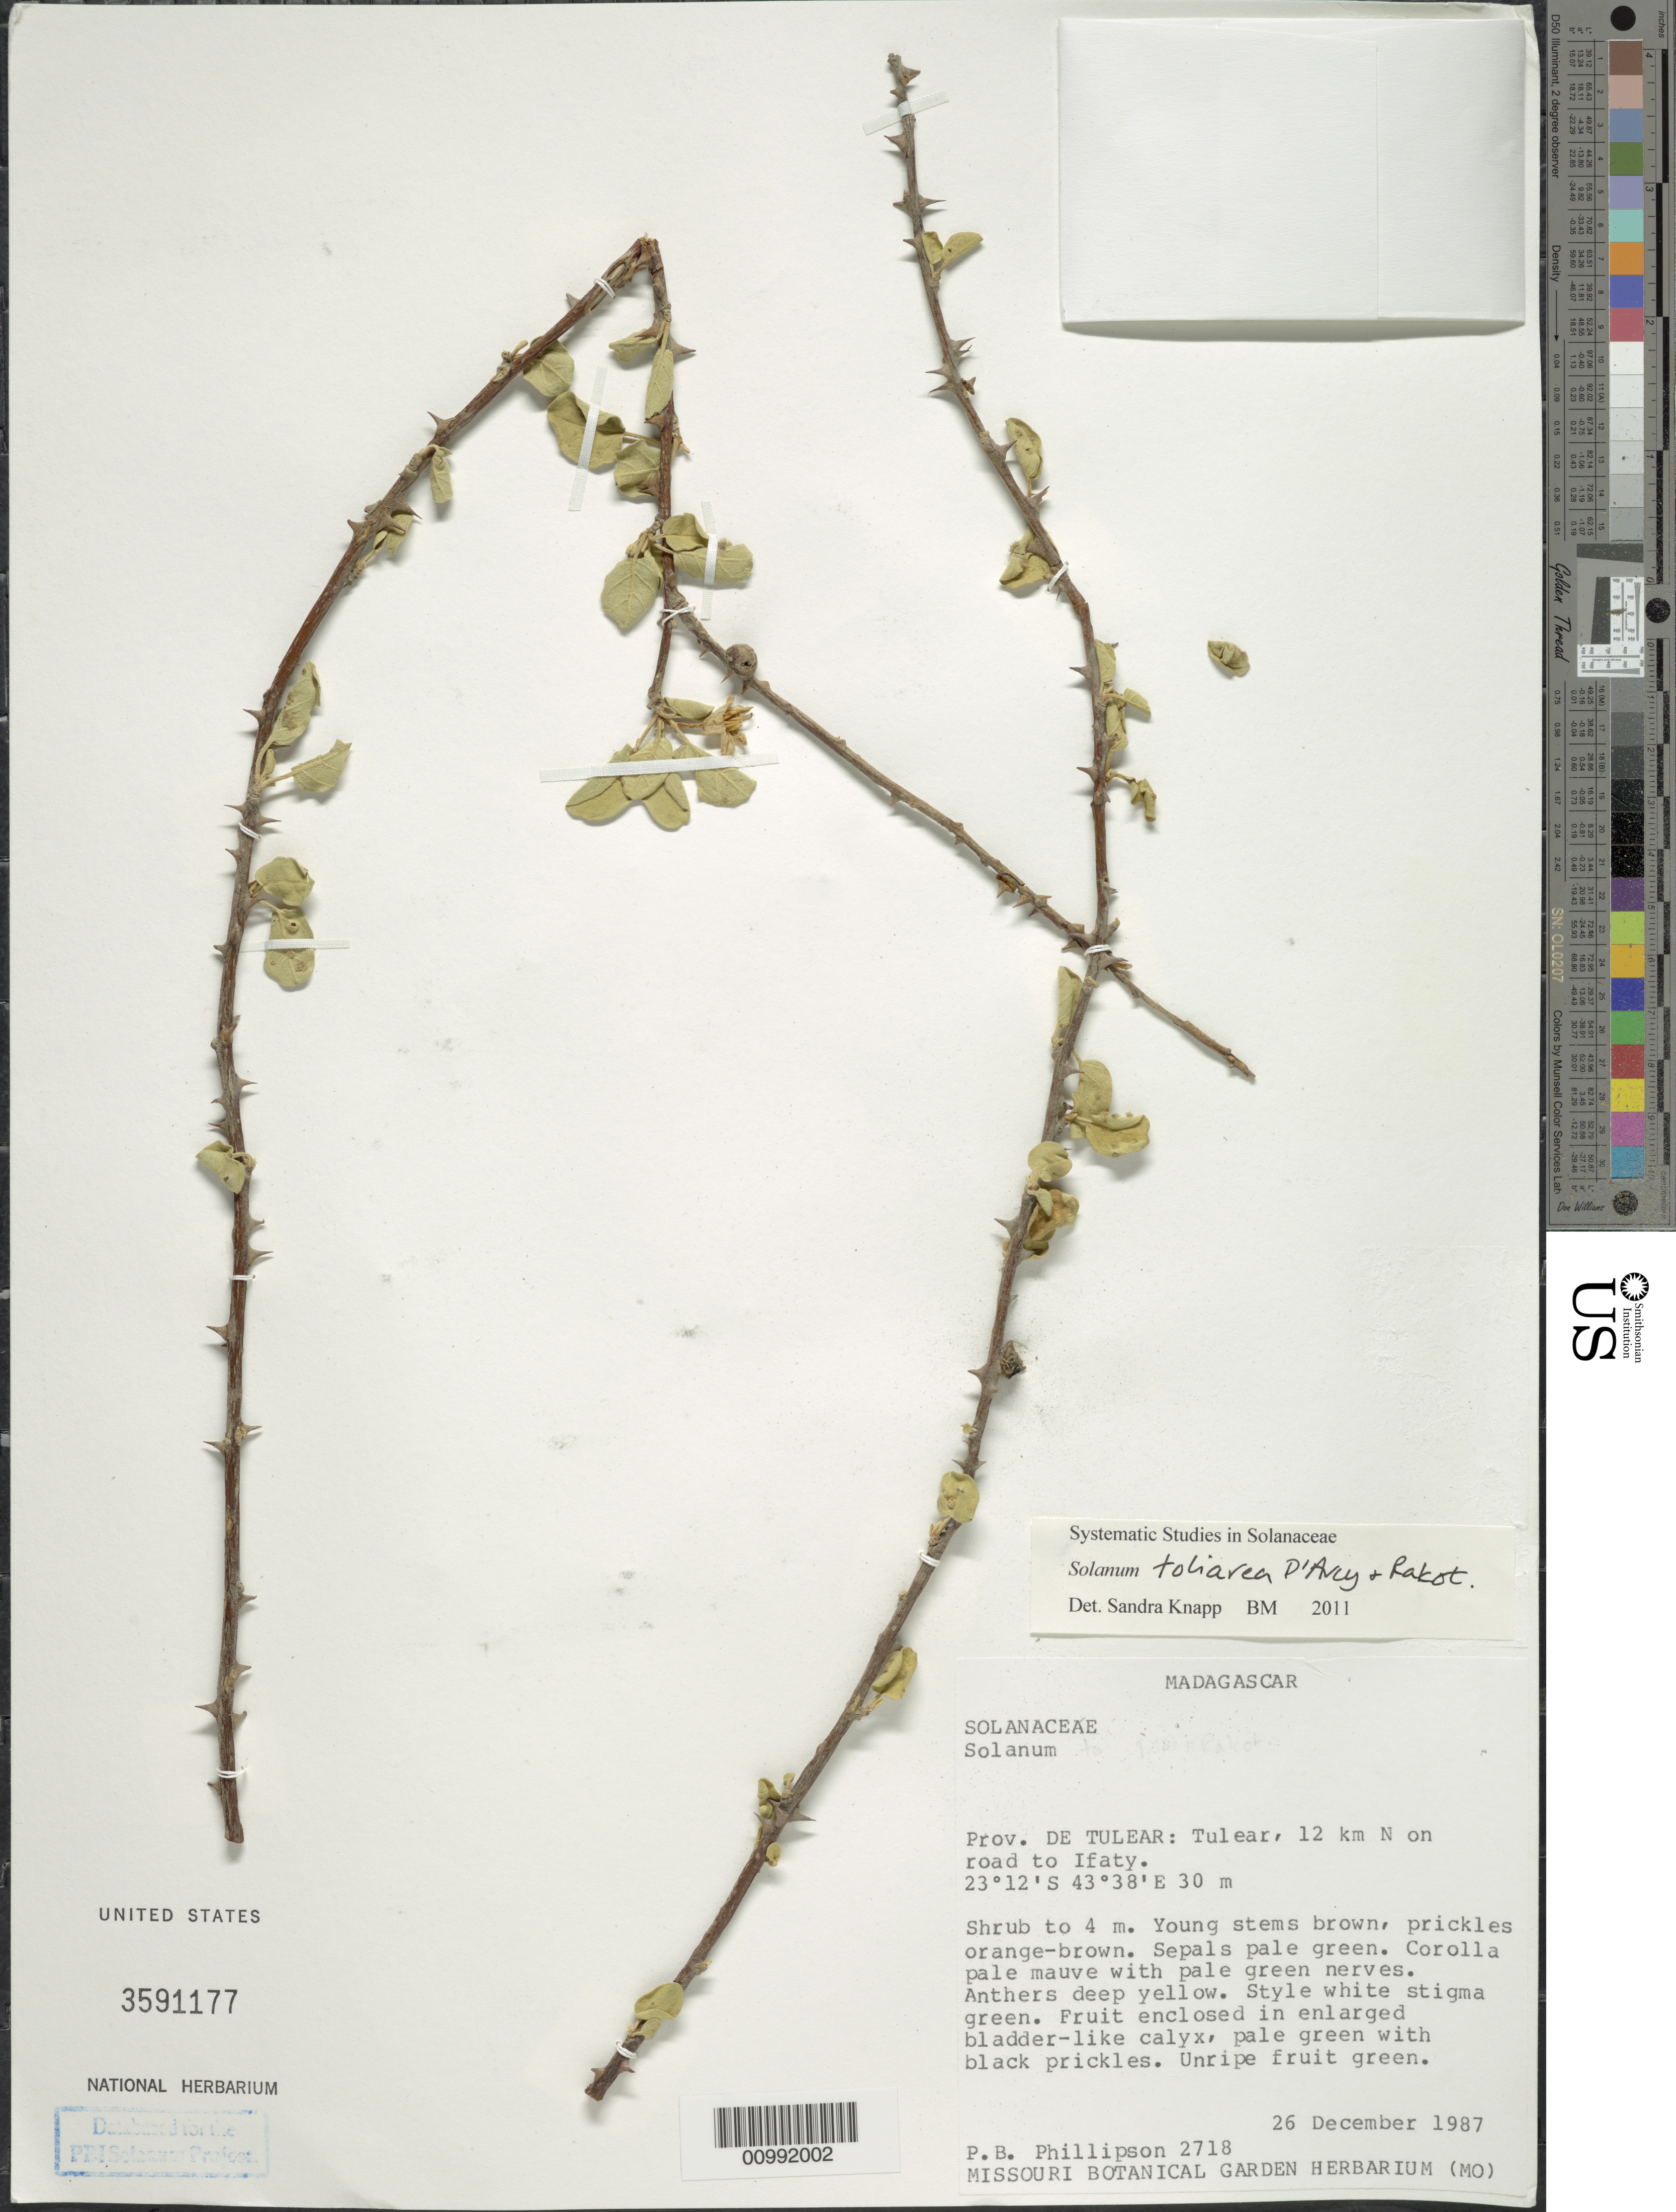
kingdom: Plantae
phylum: Tracheophyta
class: Magnoliopsida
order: Solanales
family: Solanaceae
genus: Solanum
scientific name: Solanum toliaraea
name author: D'Arcy & Rakot.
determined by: Knapp, S. D.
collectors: P. B. Phillipson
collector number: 2718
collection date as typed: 26 Dec 1987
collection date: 1987-12-26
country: Madagascar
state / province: Atsimo-Andrefana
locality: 12 km N on road to Ifaty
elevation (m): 30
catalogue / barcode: US 3591177